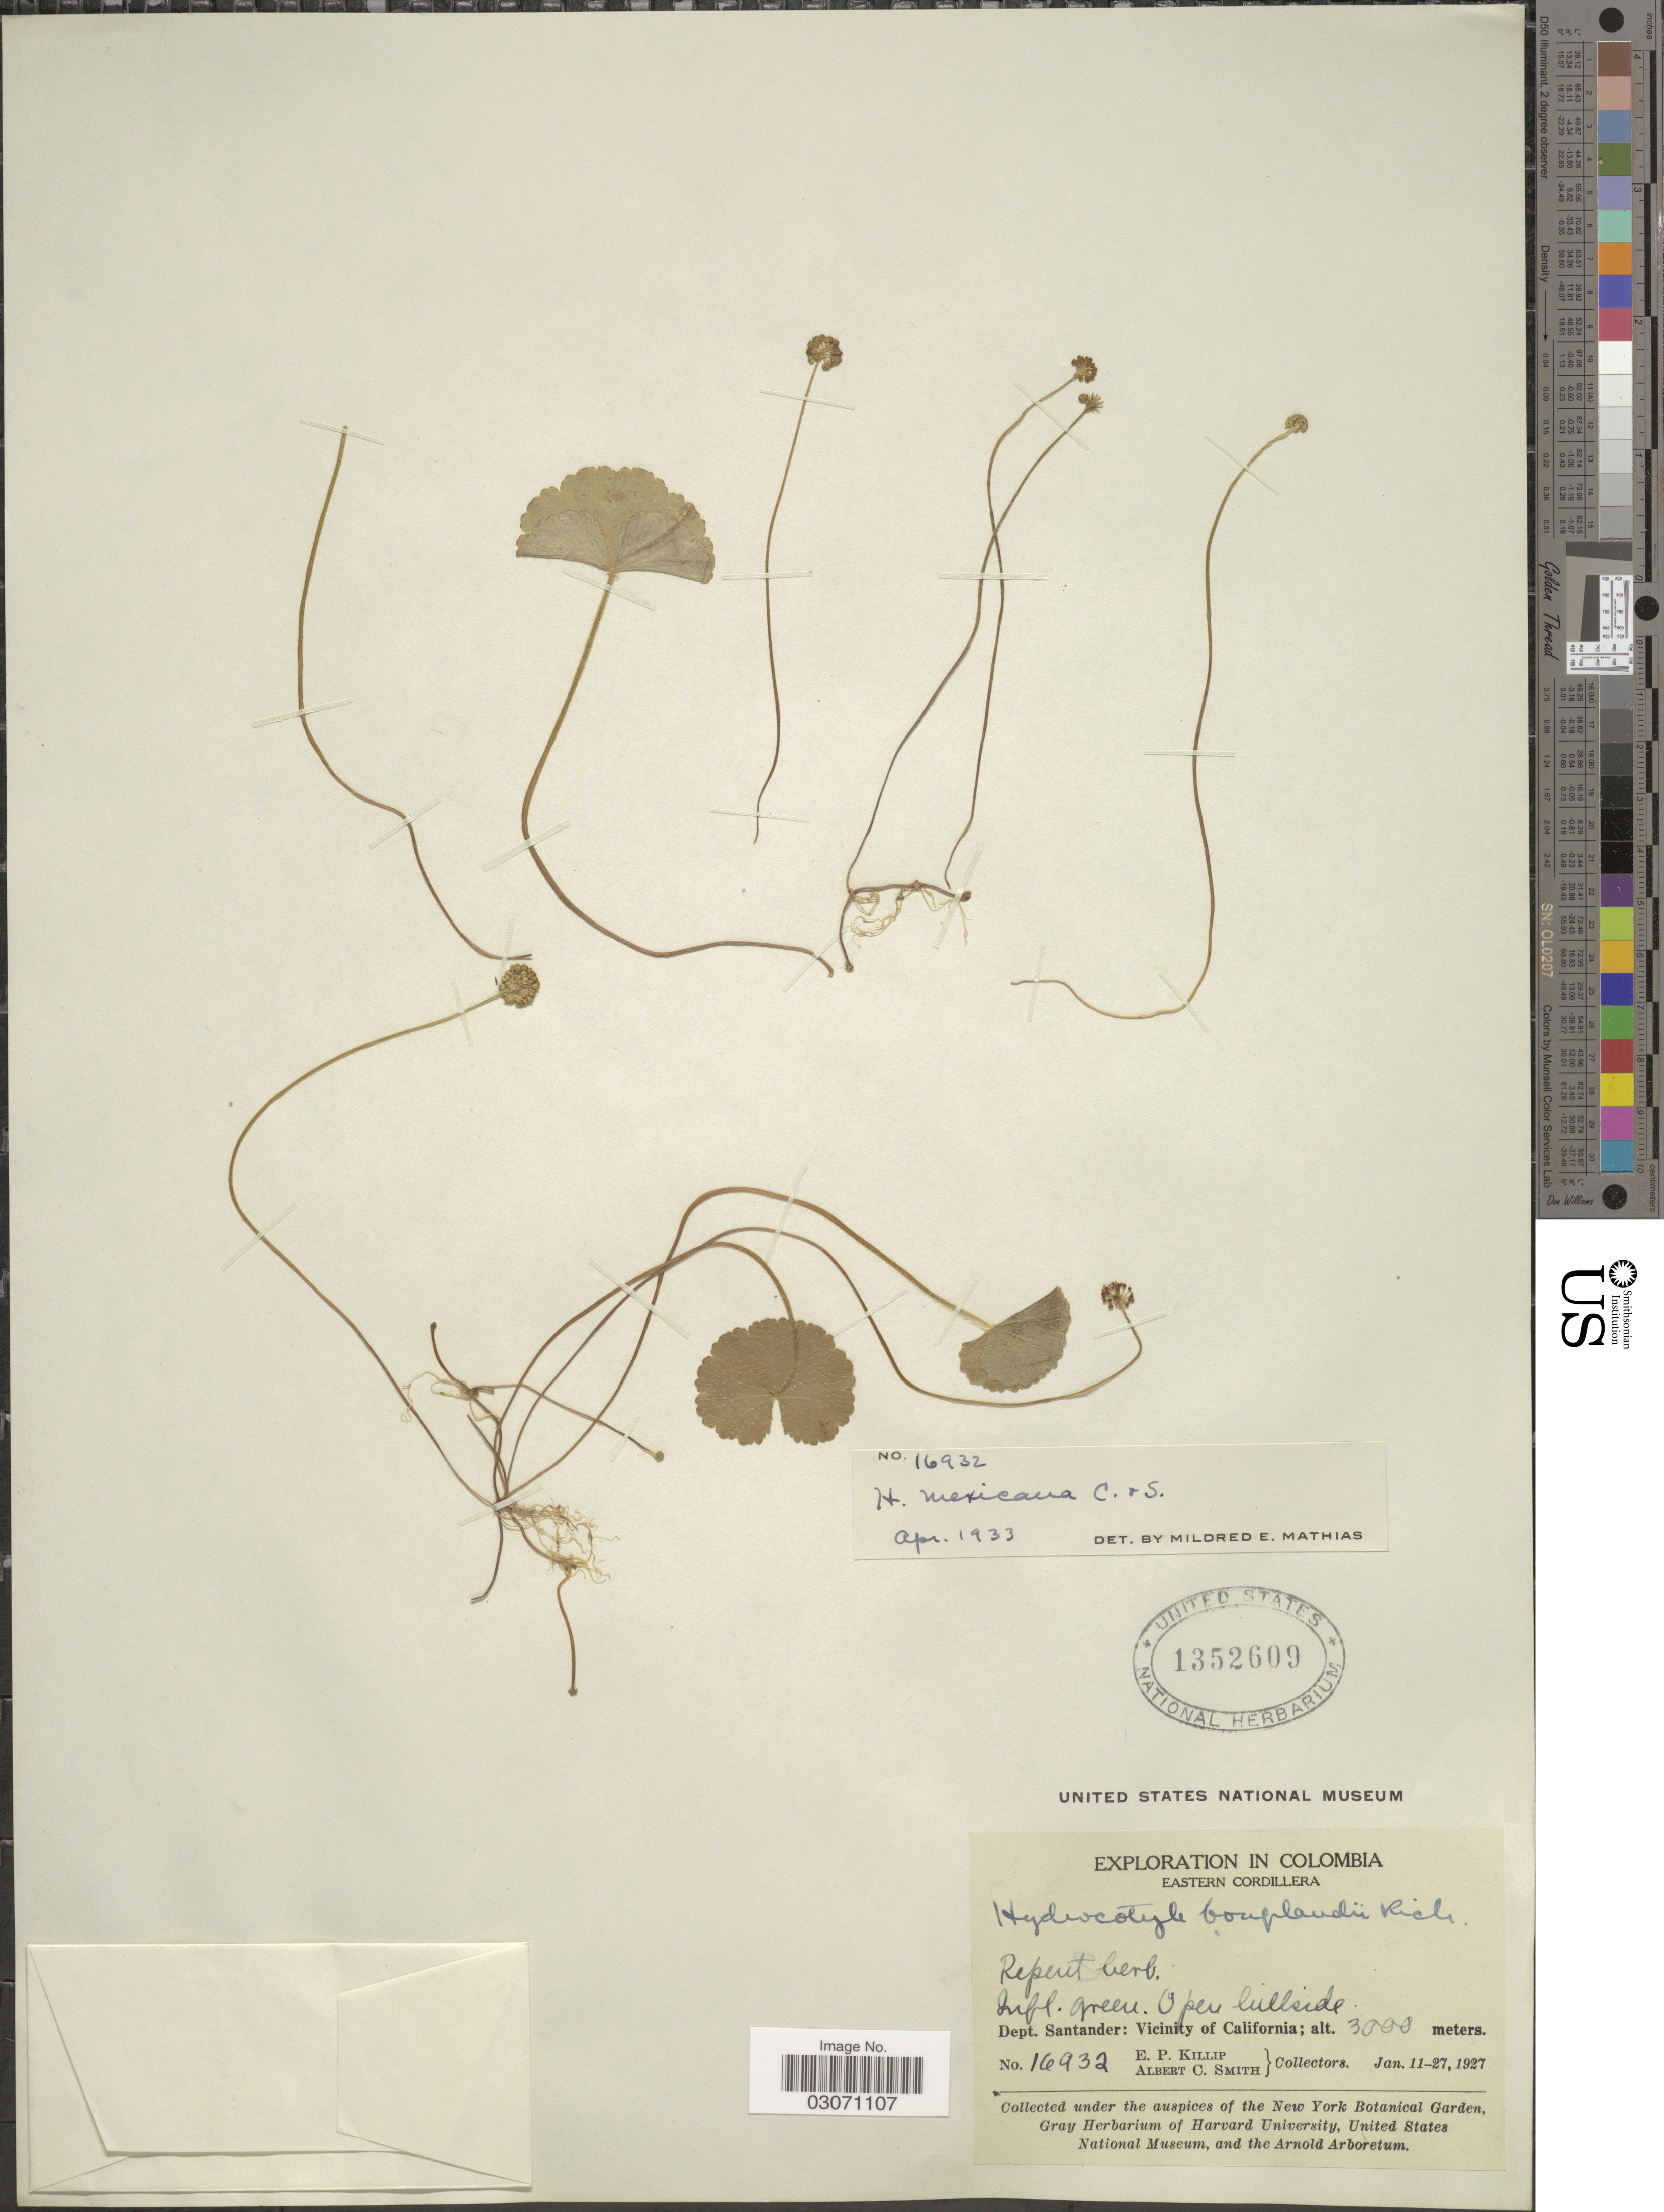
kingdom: Plantae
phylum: Tracheophyta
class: Magnoliopsida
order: Apiales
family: Araliaceae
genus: Hydrocotyle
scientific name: Hydrocotyle mexicana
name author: Schltdl. & Cham.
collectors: E. P. Killip & A. C. Smith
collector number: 16932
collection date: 1927-01-11/1927-01-27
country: Colombia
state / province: Santander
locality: Eastern Cordillera, Dept. Santander: Vicinity of California.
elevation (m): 3000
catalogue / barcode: US 1352609